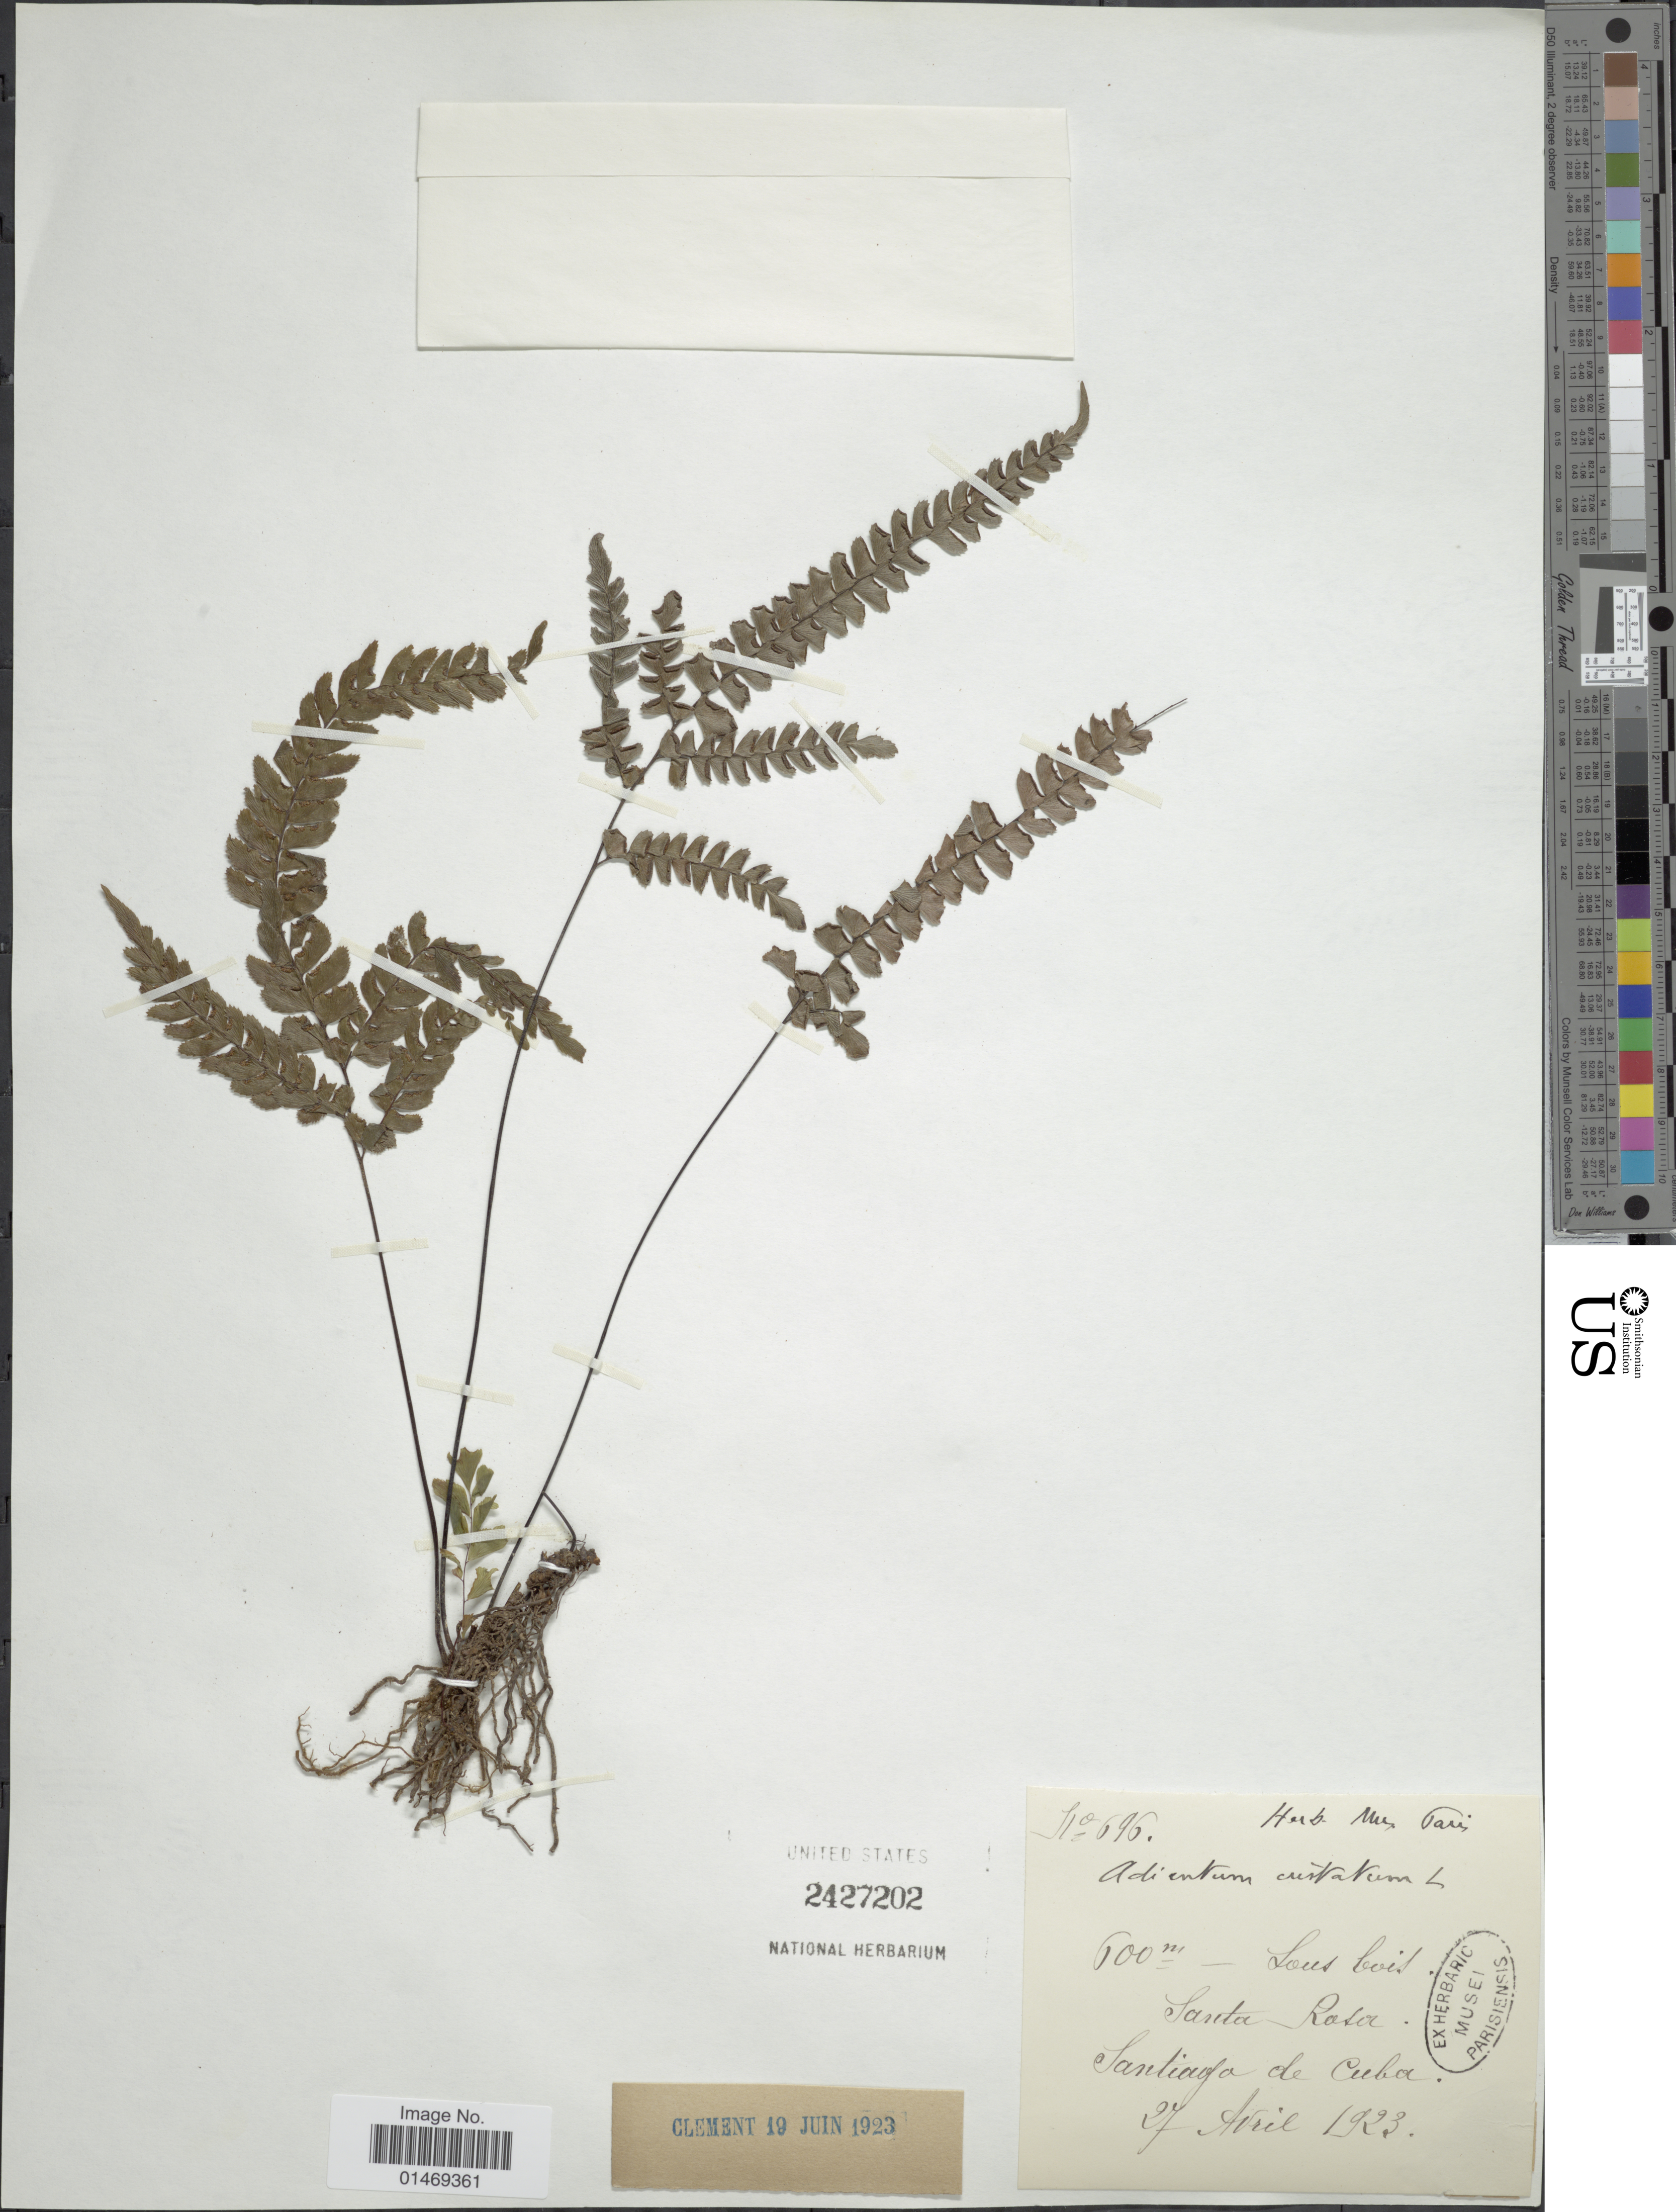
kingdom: Plantae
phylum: Tracheophyta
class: Polypodiopsida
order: Polypodiales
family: Pteridaceae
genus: Adiantum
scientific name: Adiantum pyramidale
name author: (L.) Willd.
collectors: ex herb. Mus. Paris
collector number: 696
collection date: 1923-04-27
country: Cuba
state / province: Santiago de Cuba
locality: Santa Rosa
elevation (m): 600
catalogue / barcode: US 2427202